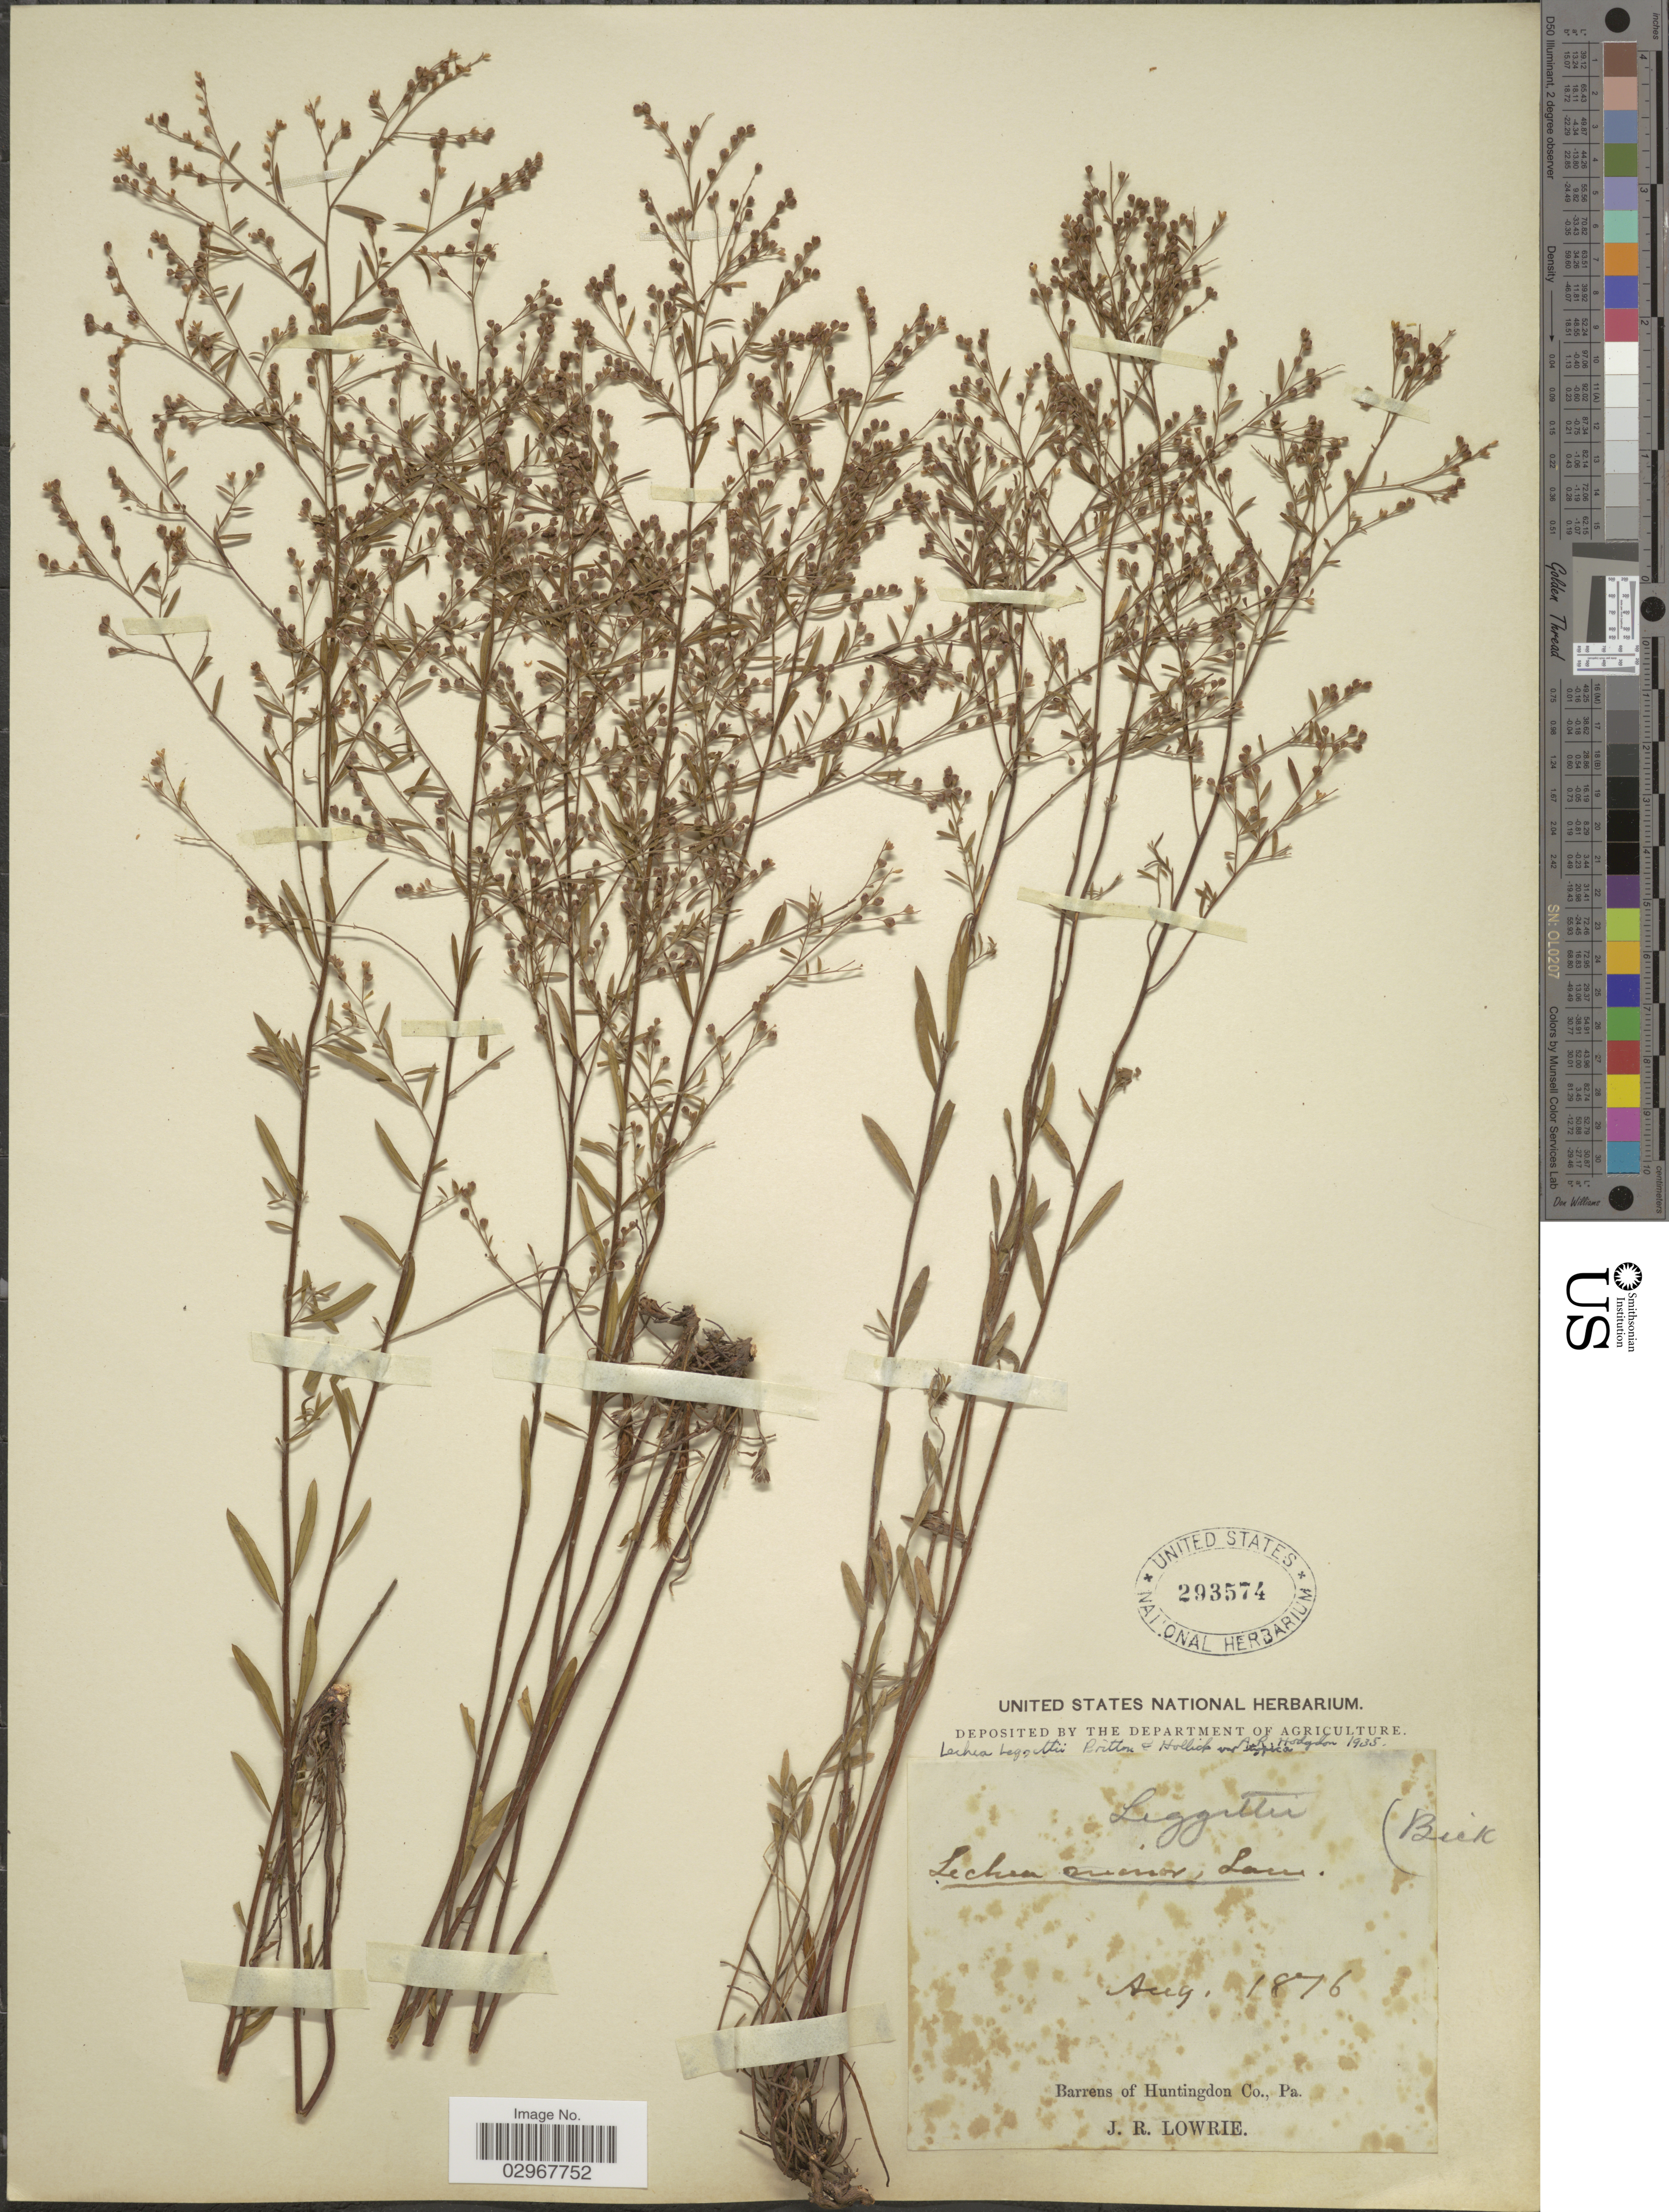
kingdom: Plantae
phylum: Tracheophyta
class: Magnoliopsida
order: Malvales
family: Cistaceae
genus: Lechea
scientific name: Lechea leggettii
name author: Britton & Hollick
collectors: J. Lowrie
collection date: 1876-08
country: United States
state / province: Pennsylvania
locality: Barrens of Huntingdon Co., Pa.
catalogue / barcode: US 293574